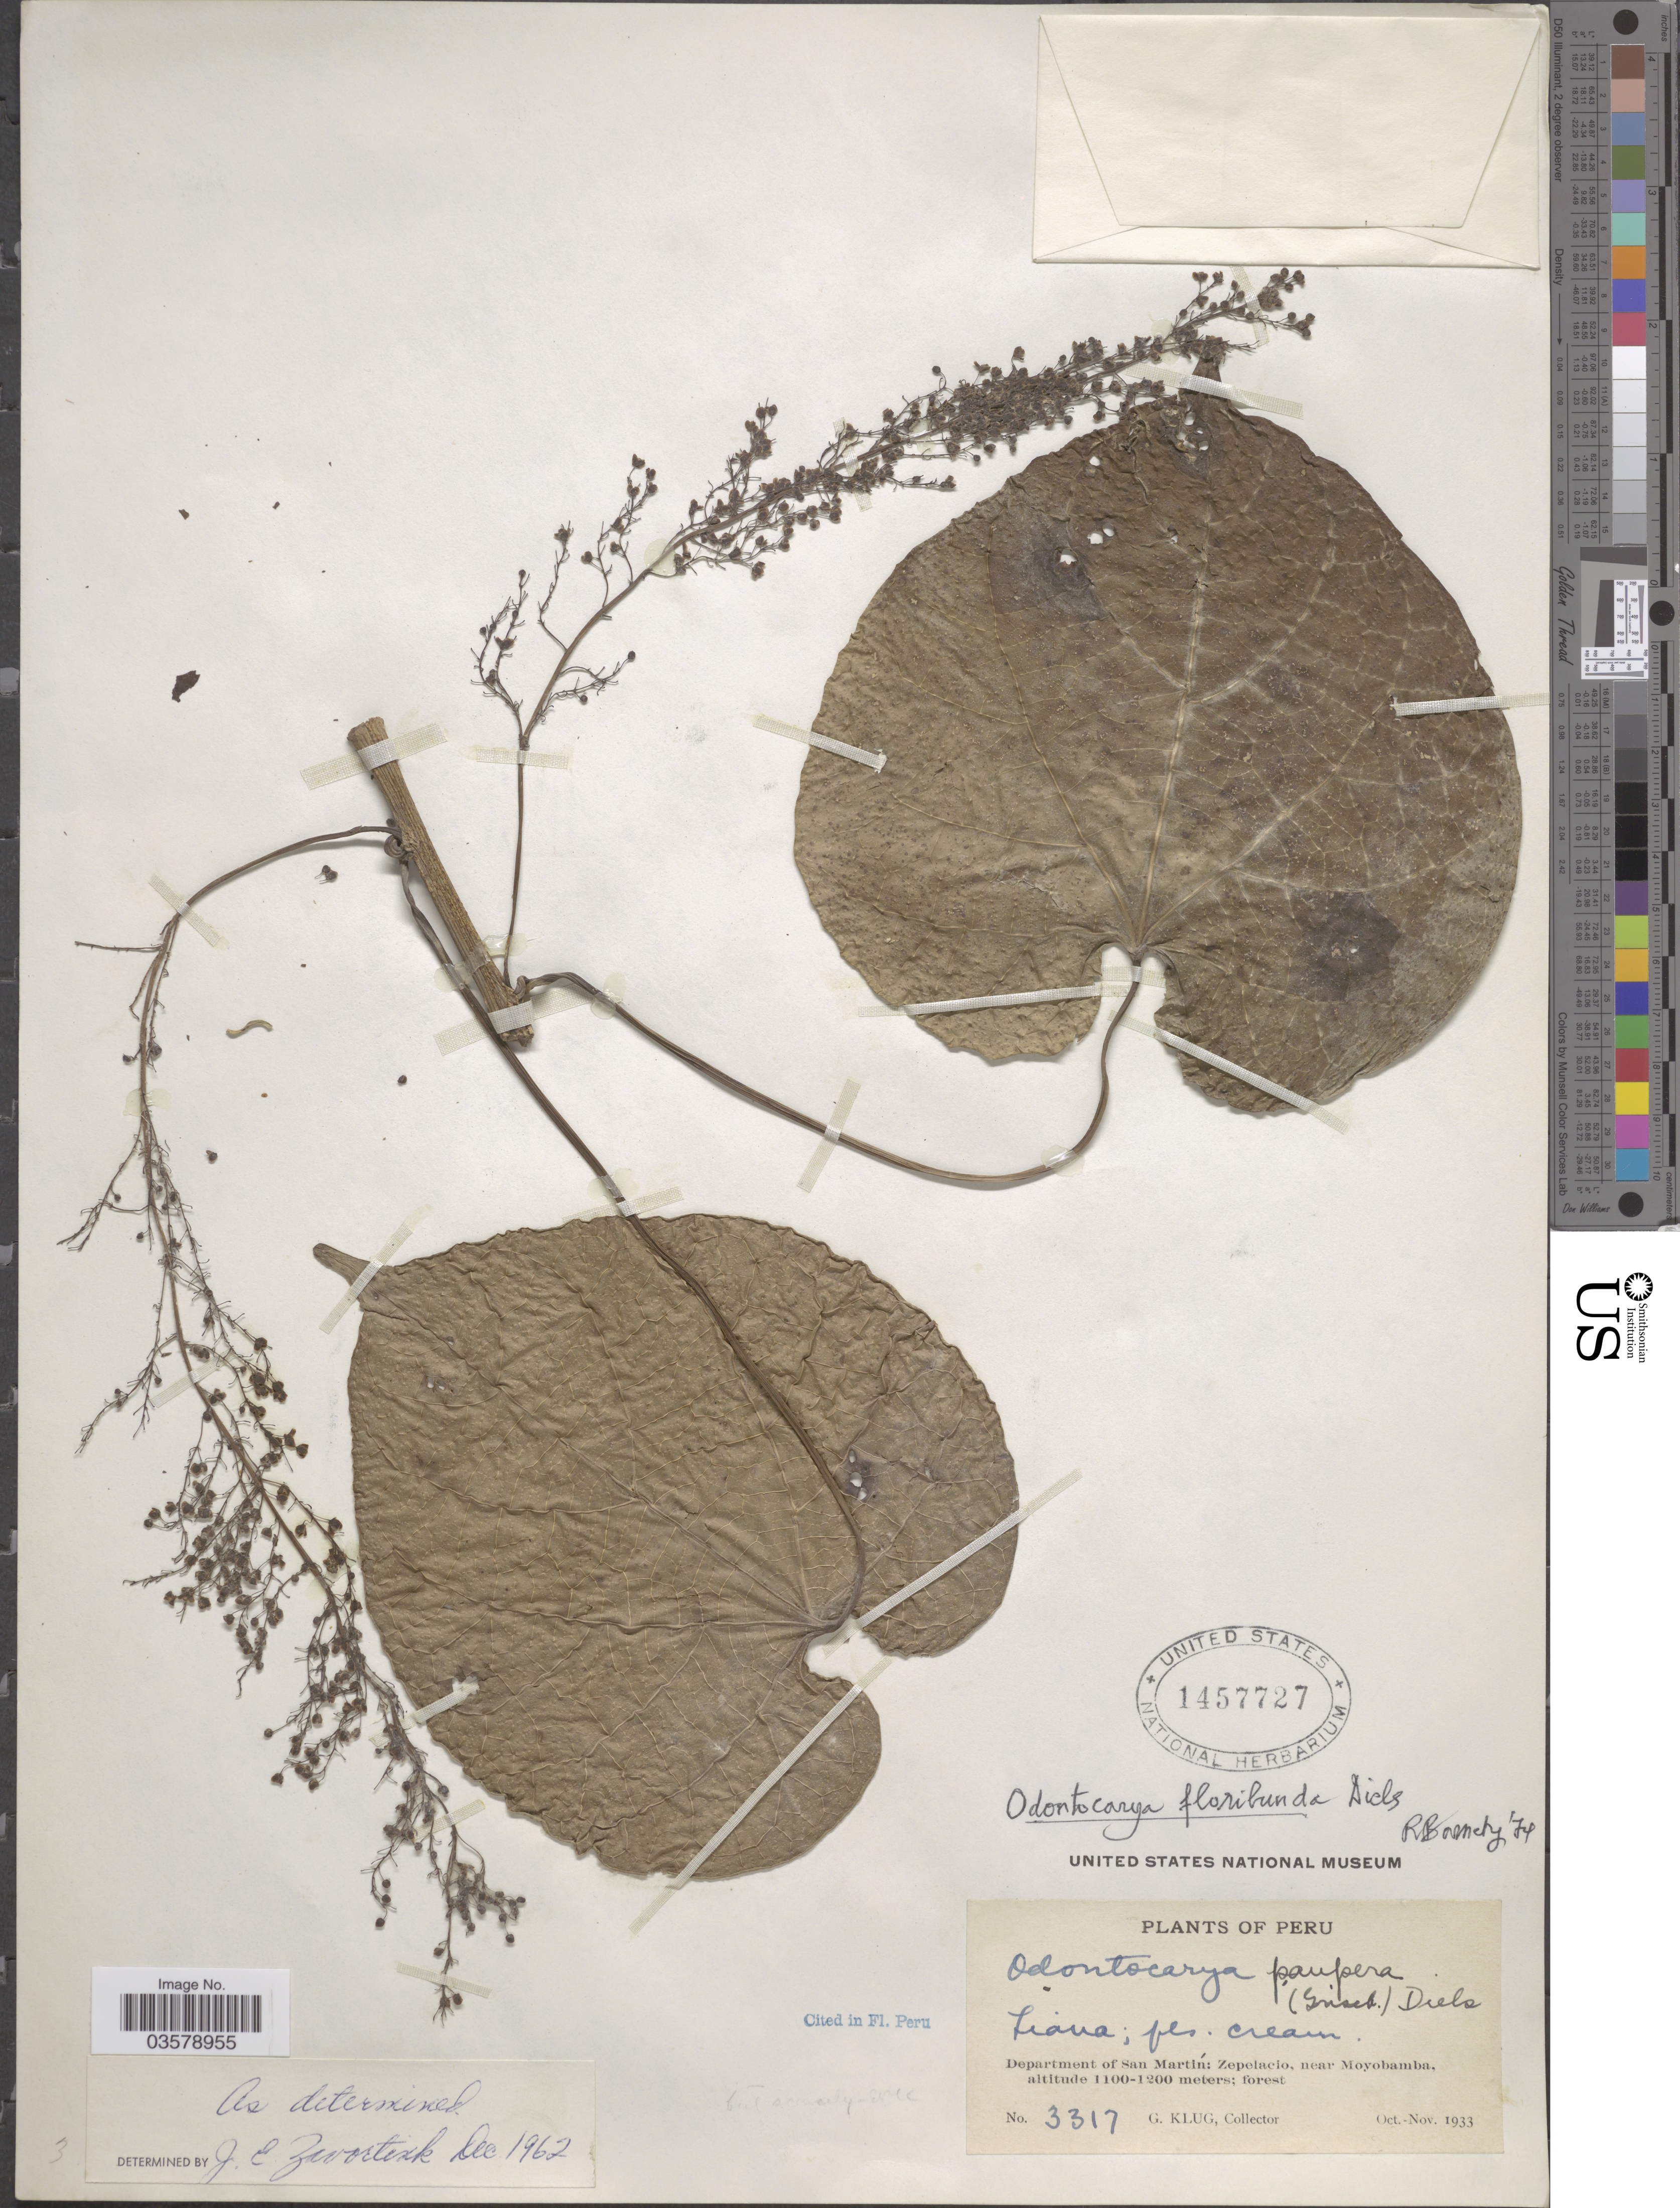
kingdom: Plantae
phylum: Tracheophyta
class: Magnoliopsida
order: Ranunculales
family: Menispermaceae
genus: Odontocarya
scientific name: Odontocarya floribunda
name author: Diels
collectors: G. Klug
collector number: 3317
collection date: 1933-10/1933-11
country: Peru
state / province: San Martín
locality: Department of San Martín: Zepelacio, near Moyobamba.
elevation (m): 1100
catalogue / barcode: US 1457727